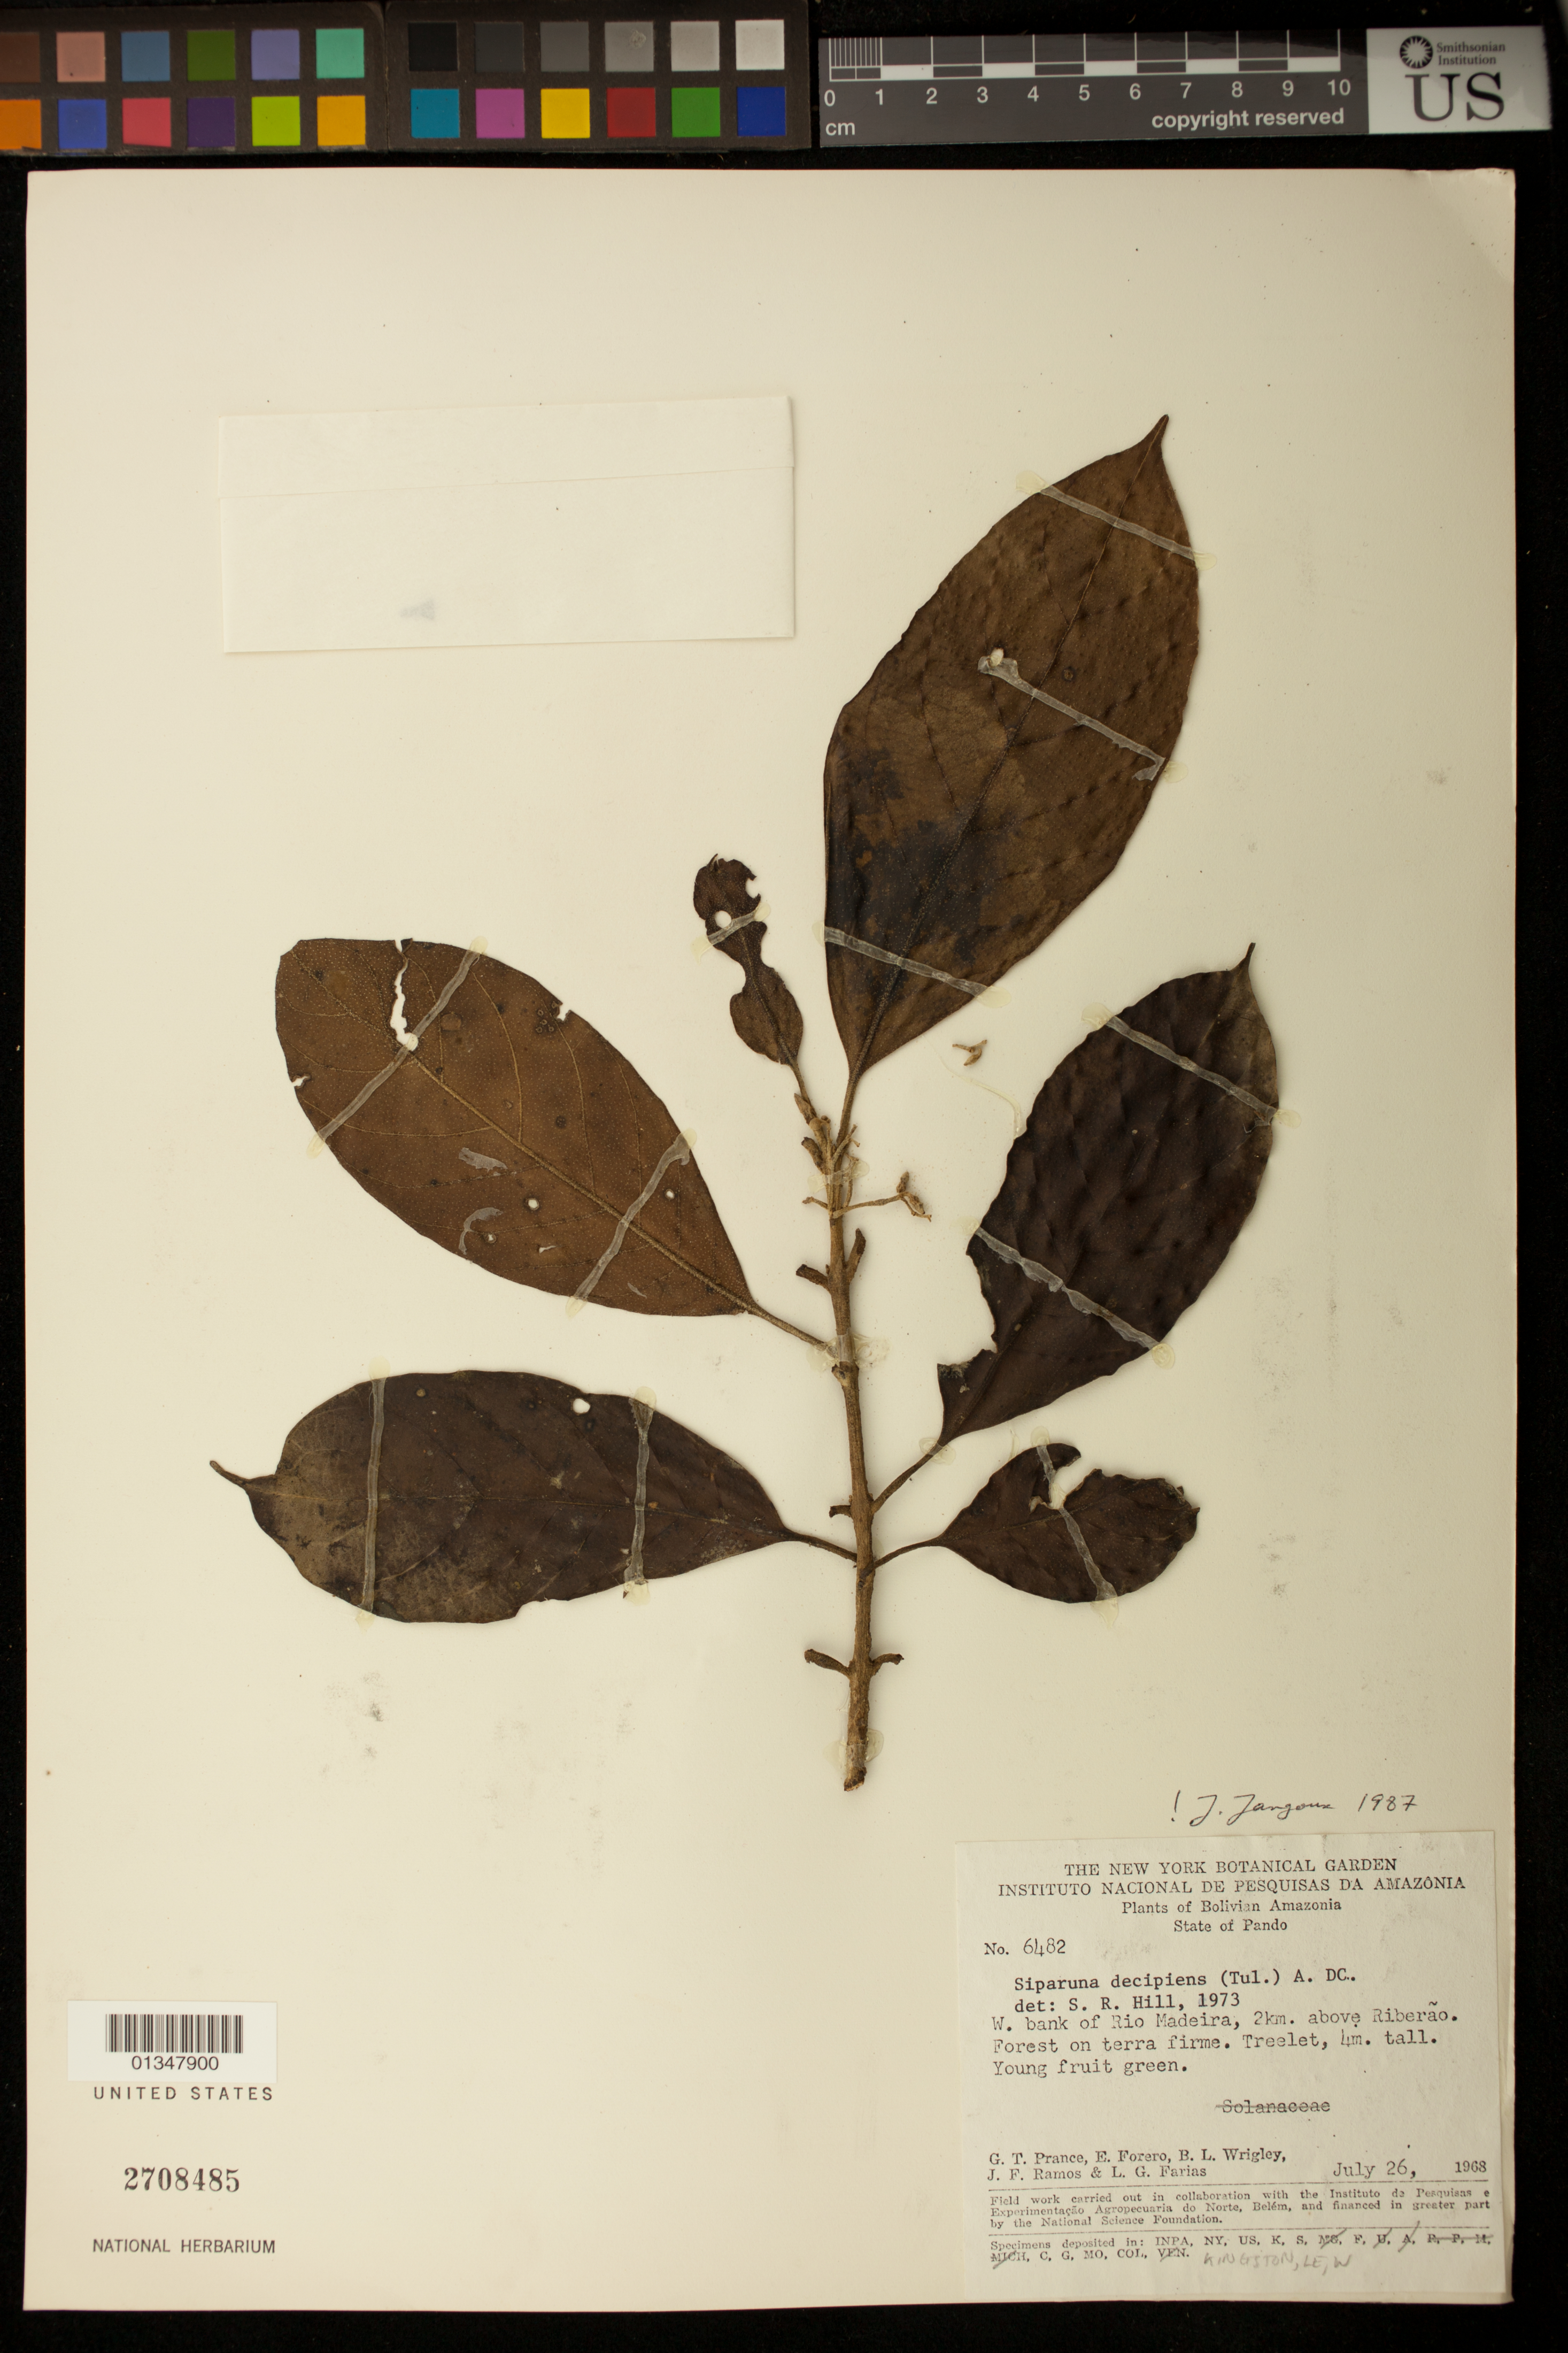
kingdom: Plantae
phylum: Tracheophyta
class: Magnoliopsida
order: Laurales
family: Siparunaceae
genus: Siparuna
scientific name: Siparuna decipiens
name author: (Tul.) A. DC.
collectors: G. T. Prance, E. Forero, B. L. Wrigley, J. F. Ramos & L. G. Farias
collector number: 6482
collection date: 1968-07-26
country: Bolivia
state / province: Pando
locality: State of Pando. W bank of Rio Madeira, 2 km above Ribeirão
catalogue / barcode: US 2708485